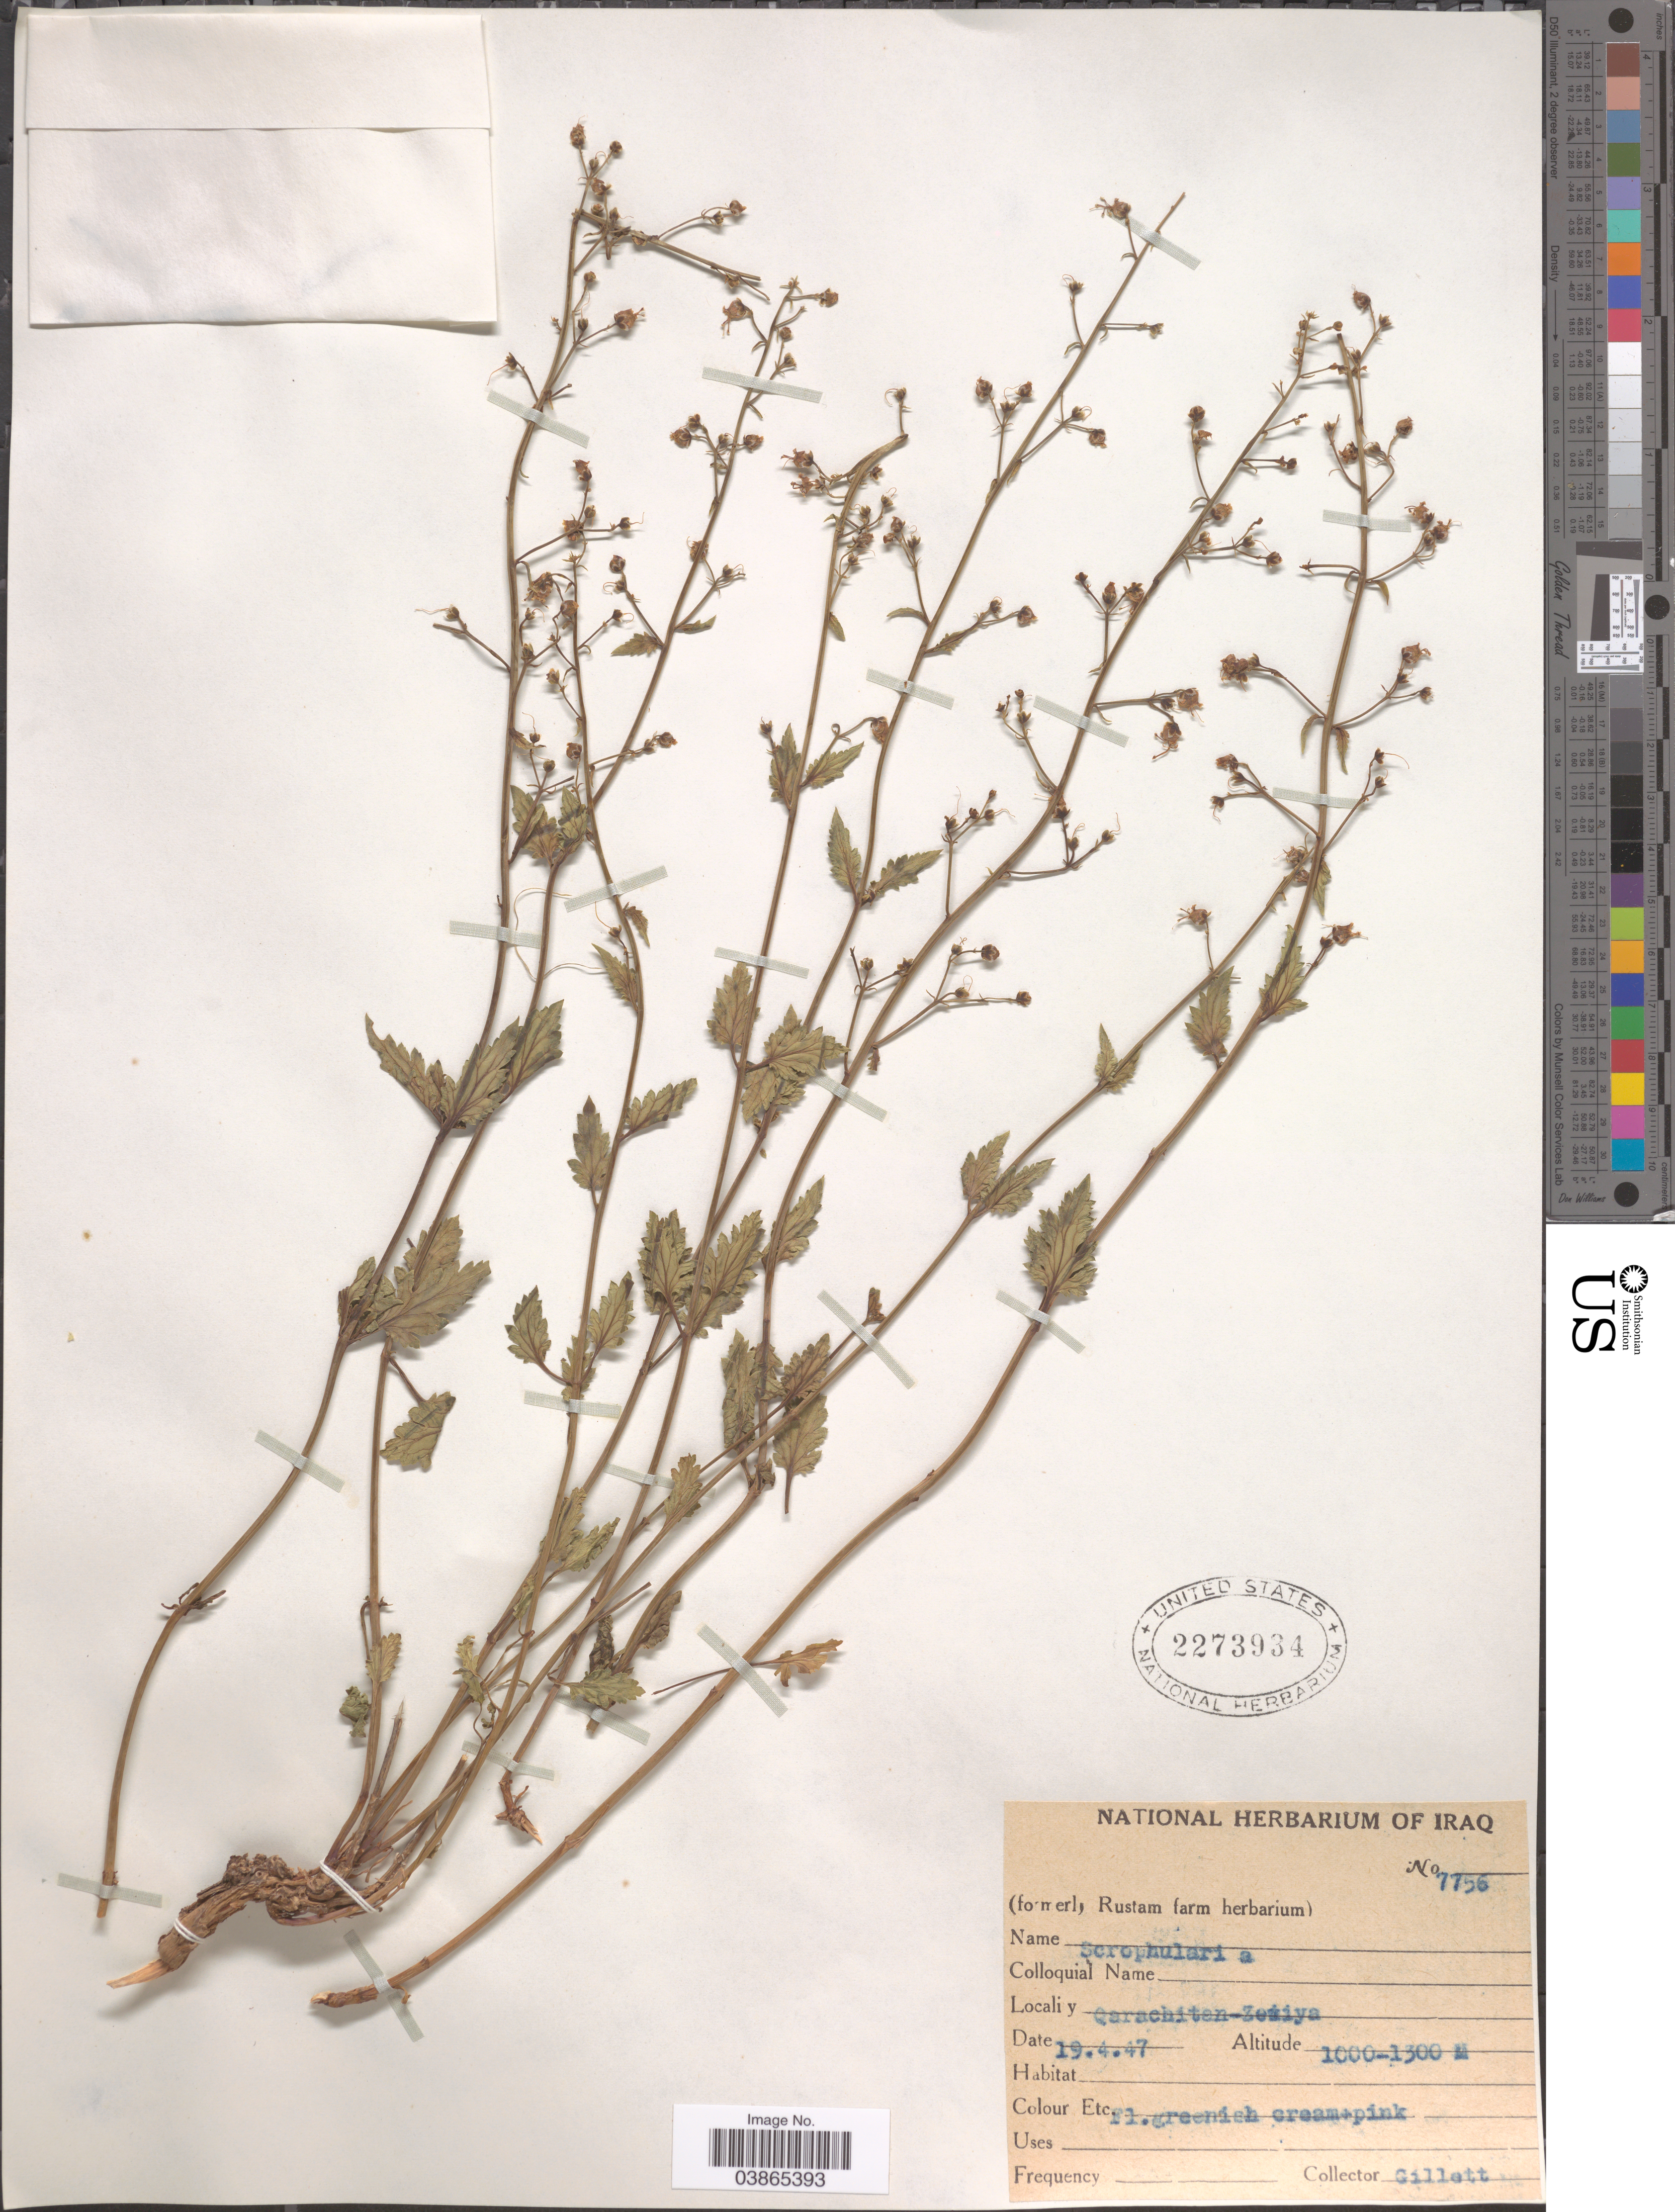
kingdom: Plantae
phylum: Tracheophyta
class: Magnoliopsida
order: Lamiales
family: Scrophulariaceae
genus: Scrophularia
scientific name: Scrophularia sp.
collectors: Gillett, --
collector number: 7756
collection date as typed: Transcribed d/m/y: 19/4/47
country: Iraq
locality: Qarachitan- Zeziya. [interpreted]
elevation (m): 1000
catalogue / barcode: US 2273934